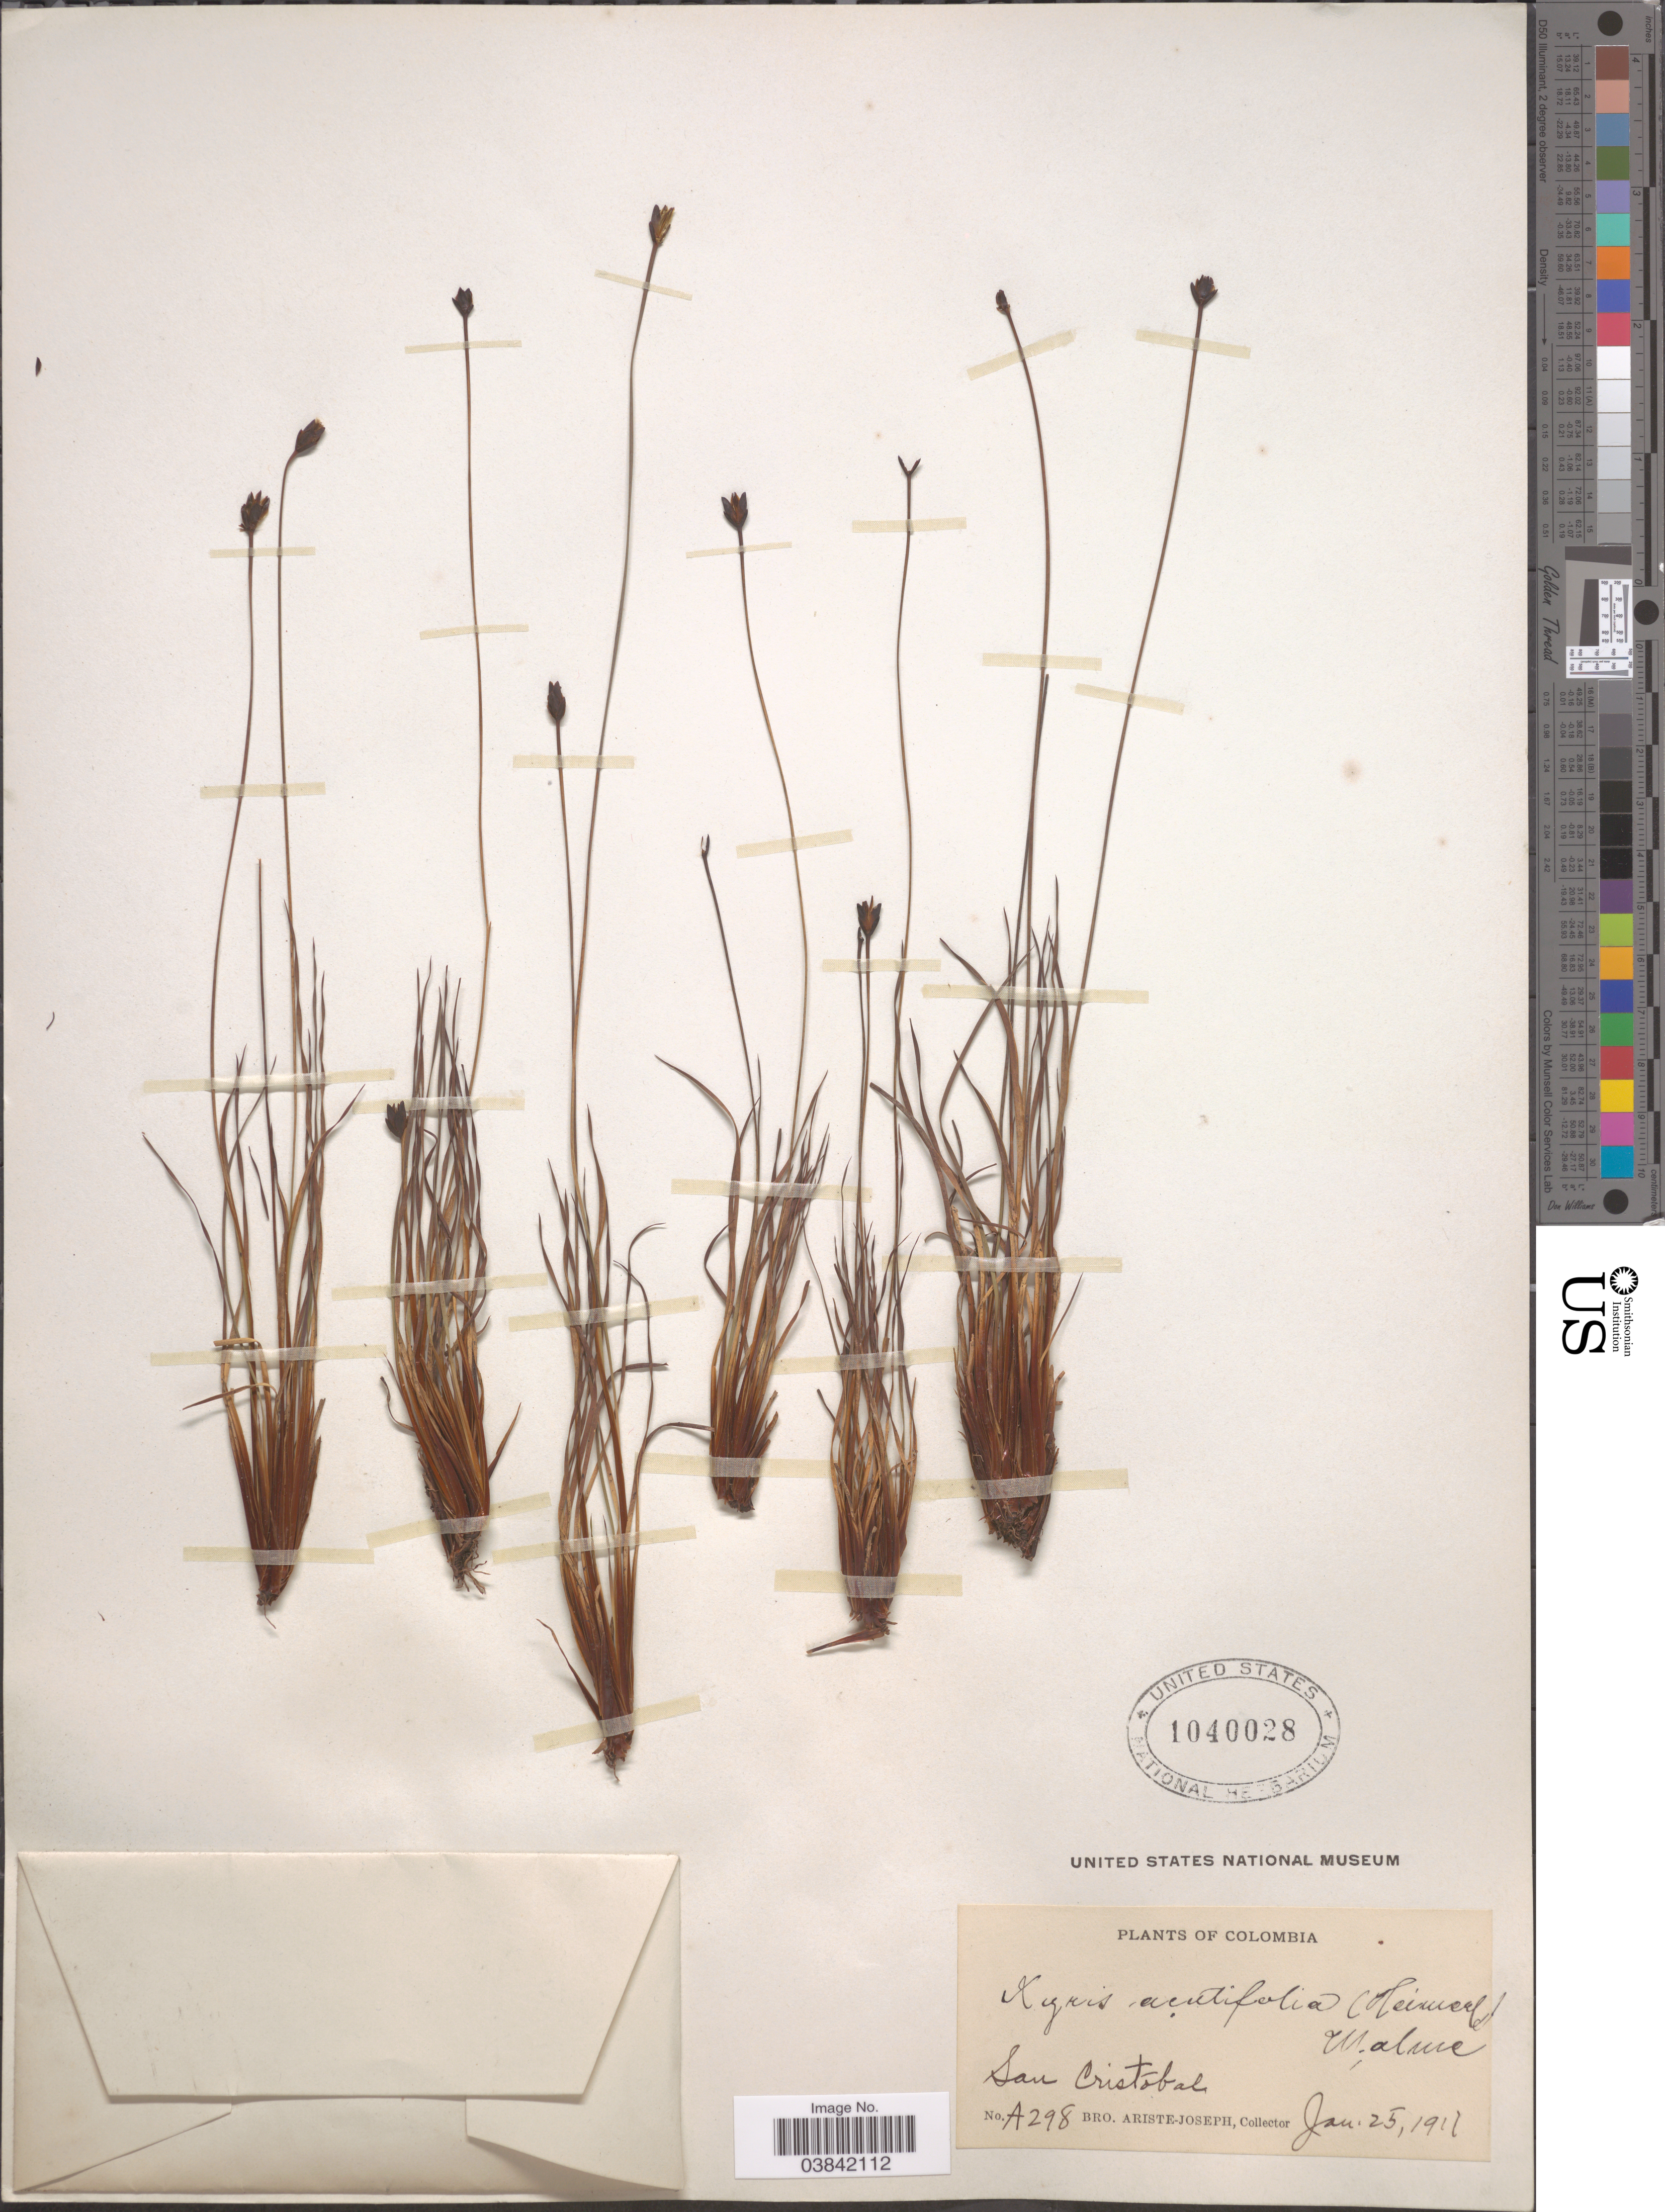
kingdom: Plantae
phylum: Tracheophyta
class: Liliopsida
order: Poales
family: Xyridaceae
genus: Xyris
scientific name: Xyris acutifolia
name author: (Heimerl) Malme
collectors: Bro. Ariste-Joseph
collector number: A298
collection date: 1911-01-25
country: Colombia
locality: San Cristobal.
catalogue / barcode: US 1040028